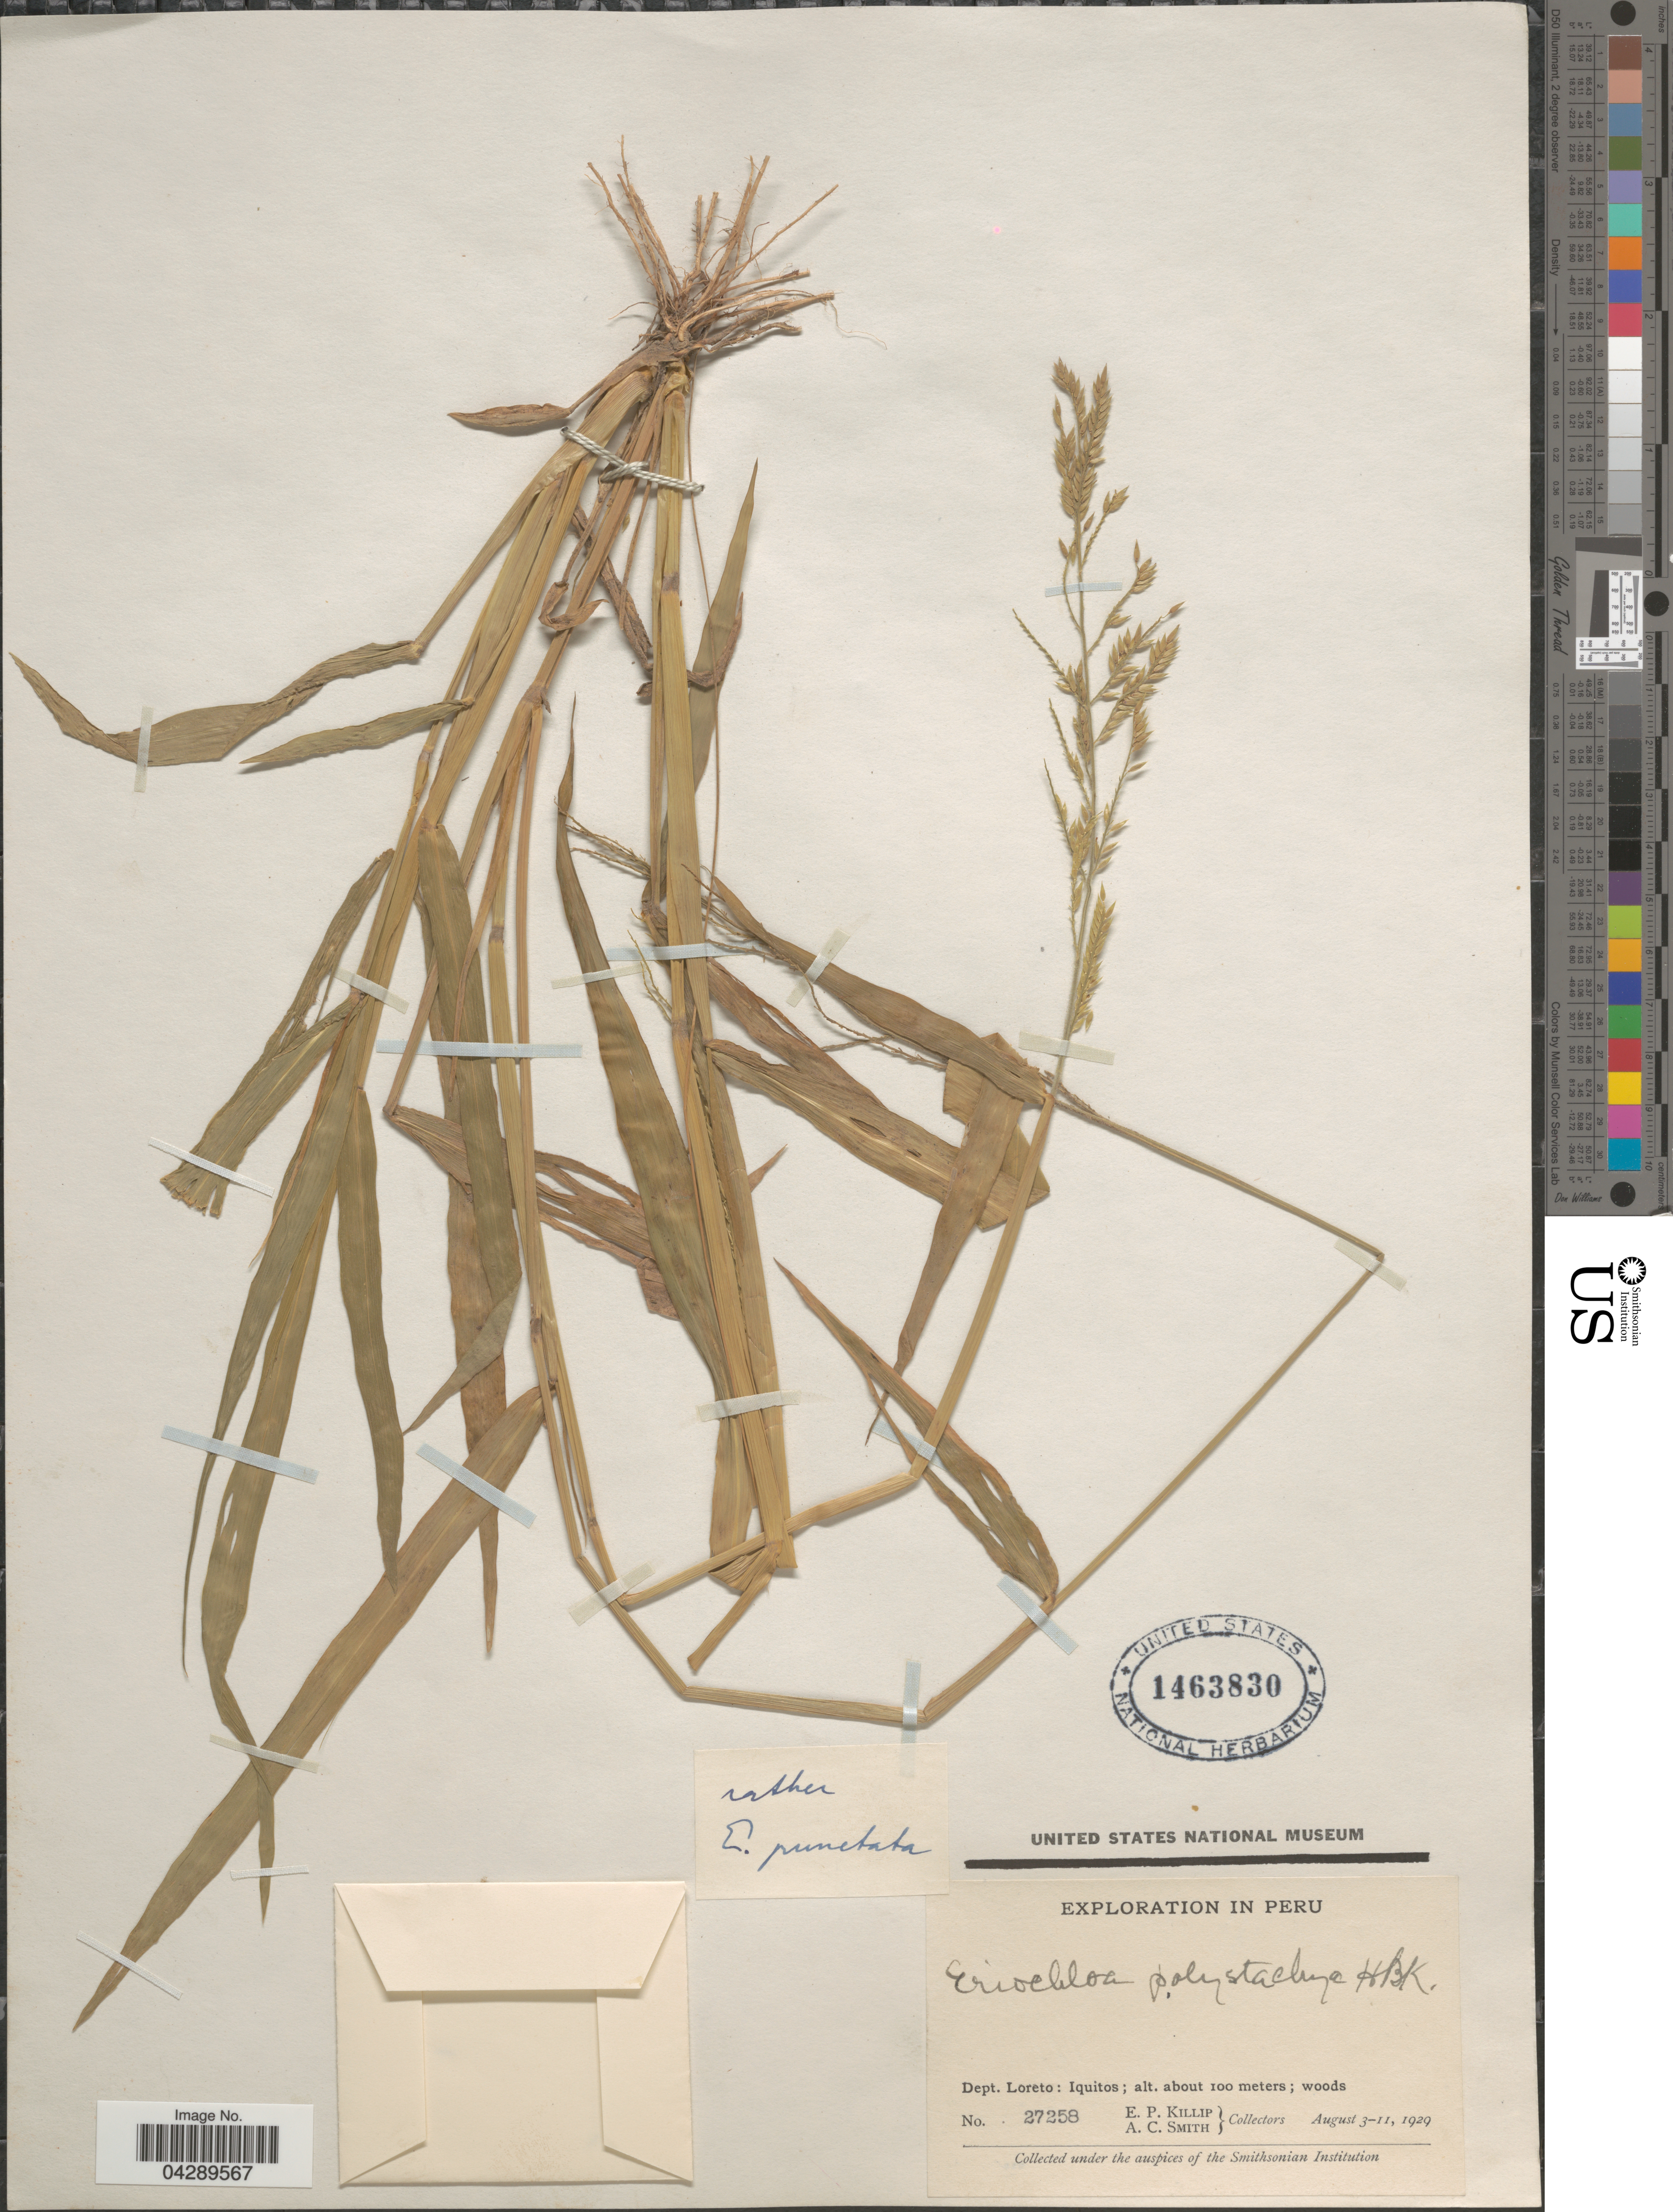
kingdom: Plantae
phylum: Tracheophyta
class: Liliopsida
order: Poales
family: Poaceae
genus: Eriochloa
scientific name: Eriochloa punctata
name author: (L.) Desv. ex Ham.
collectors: E. P. Killip & A. C. Smith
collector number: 27258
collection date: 1929-08-03/1929-08-11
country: Peru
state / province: Loreto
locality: Exploration in Peru. Dept. Loreto : Iquitos.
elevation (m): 100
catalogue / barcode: US 1463830